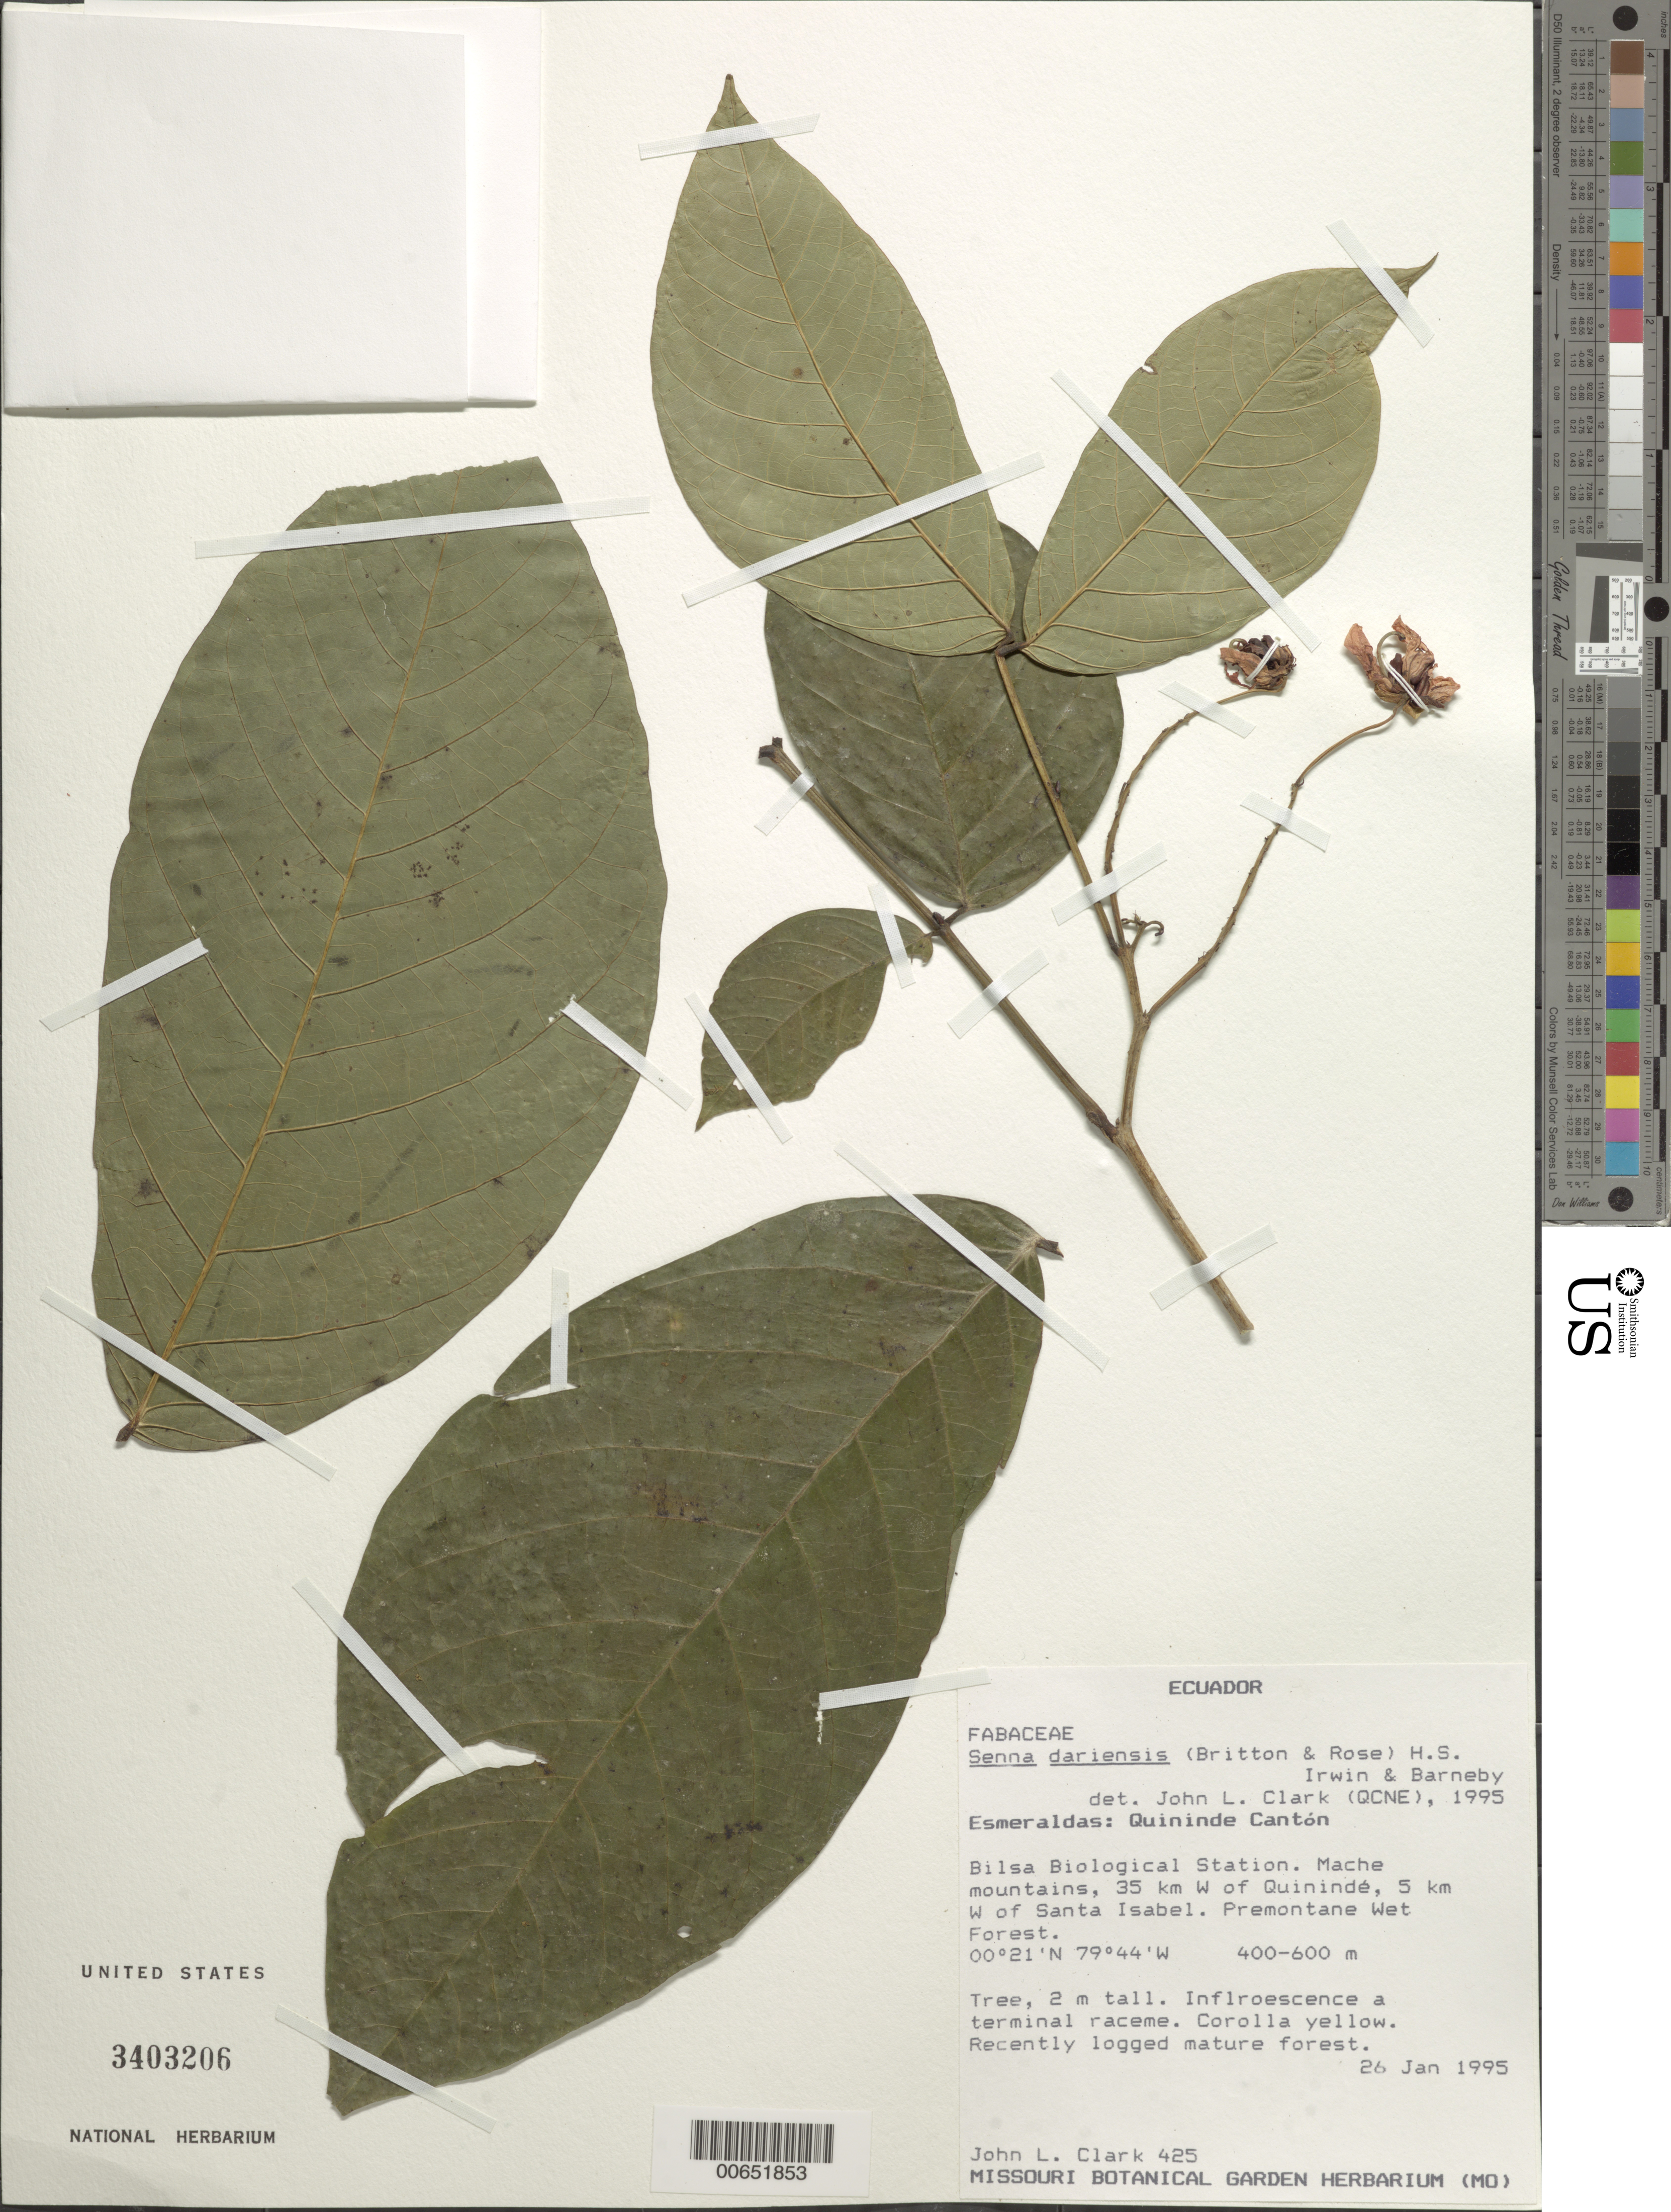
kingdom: Plantae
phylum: Tracheophyta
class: Magnoliopsida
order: Fabales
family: Fabaceae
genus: Senna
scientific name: Senna dariensis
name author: (Britton & Rose) H.S. Irwin & Barneby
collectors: J. L. Clark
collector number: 425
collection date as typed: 26 Jan 1995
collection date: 1995-01-26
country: Ecuador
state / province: Esmeraldas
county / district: Quinindé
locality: Quininde Canton, Bilsa Biological Station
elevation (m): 400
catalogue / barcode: US 3403206